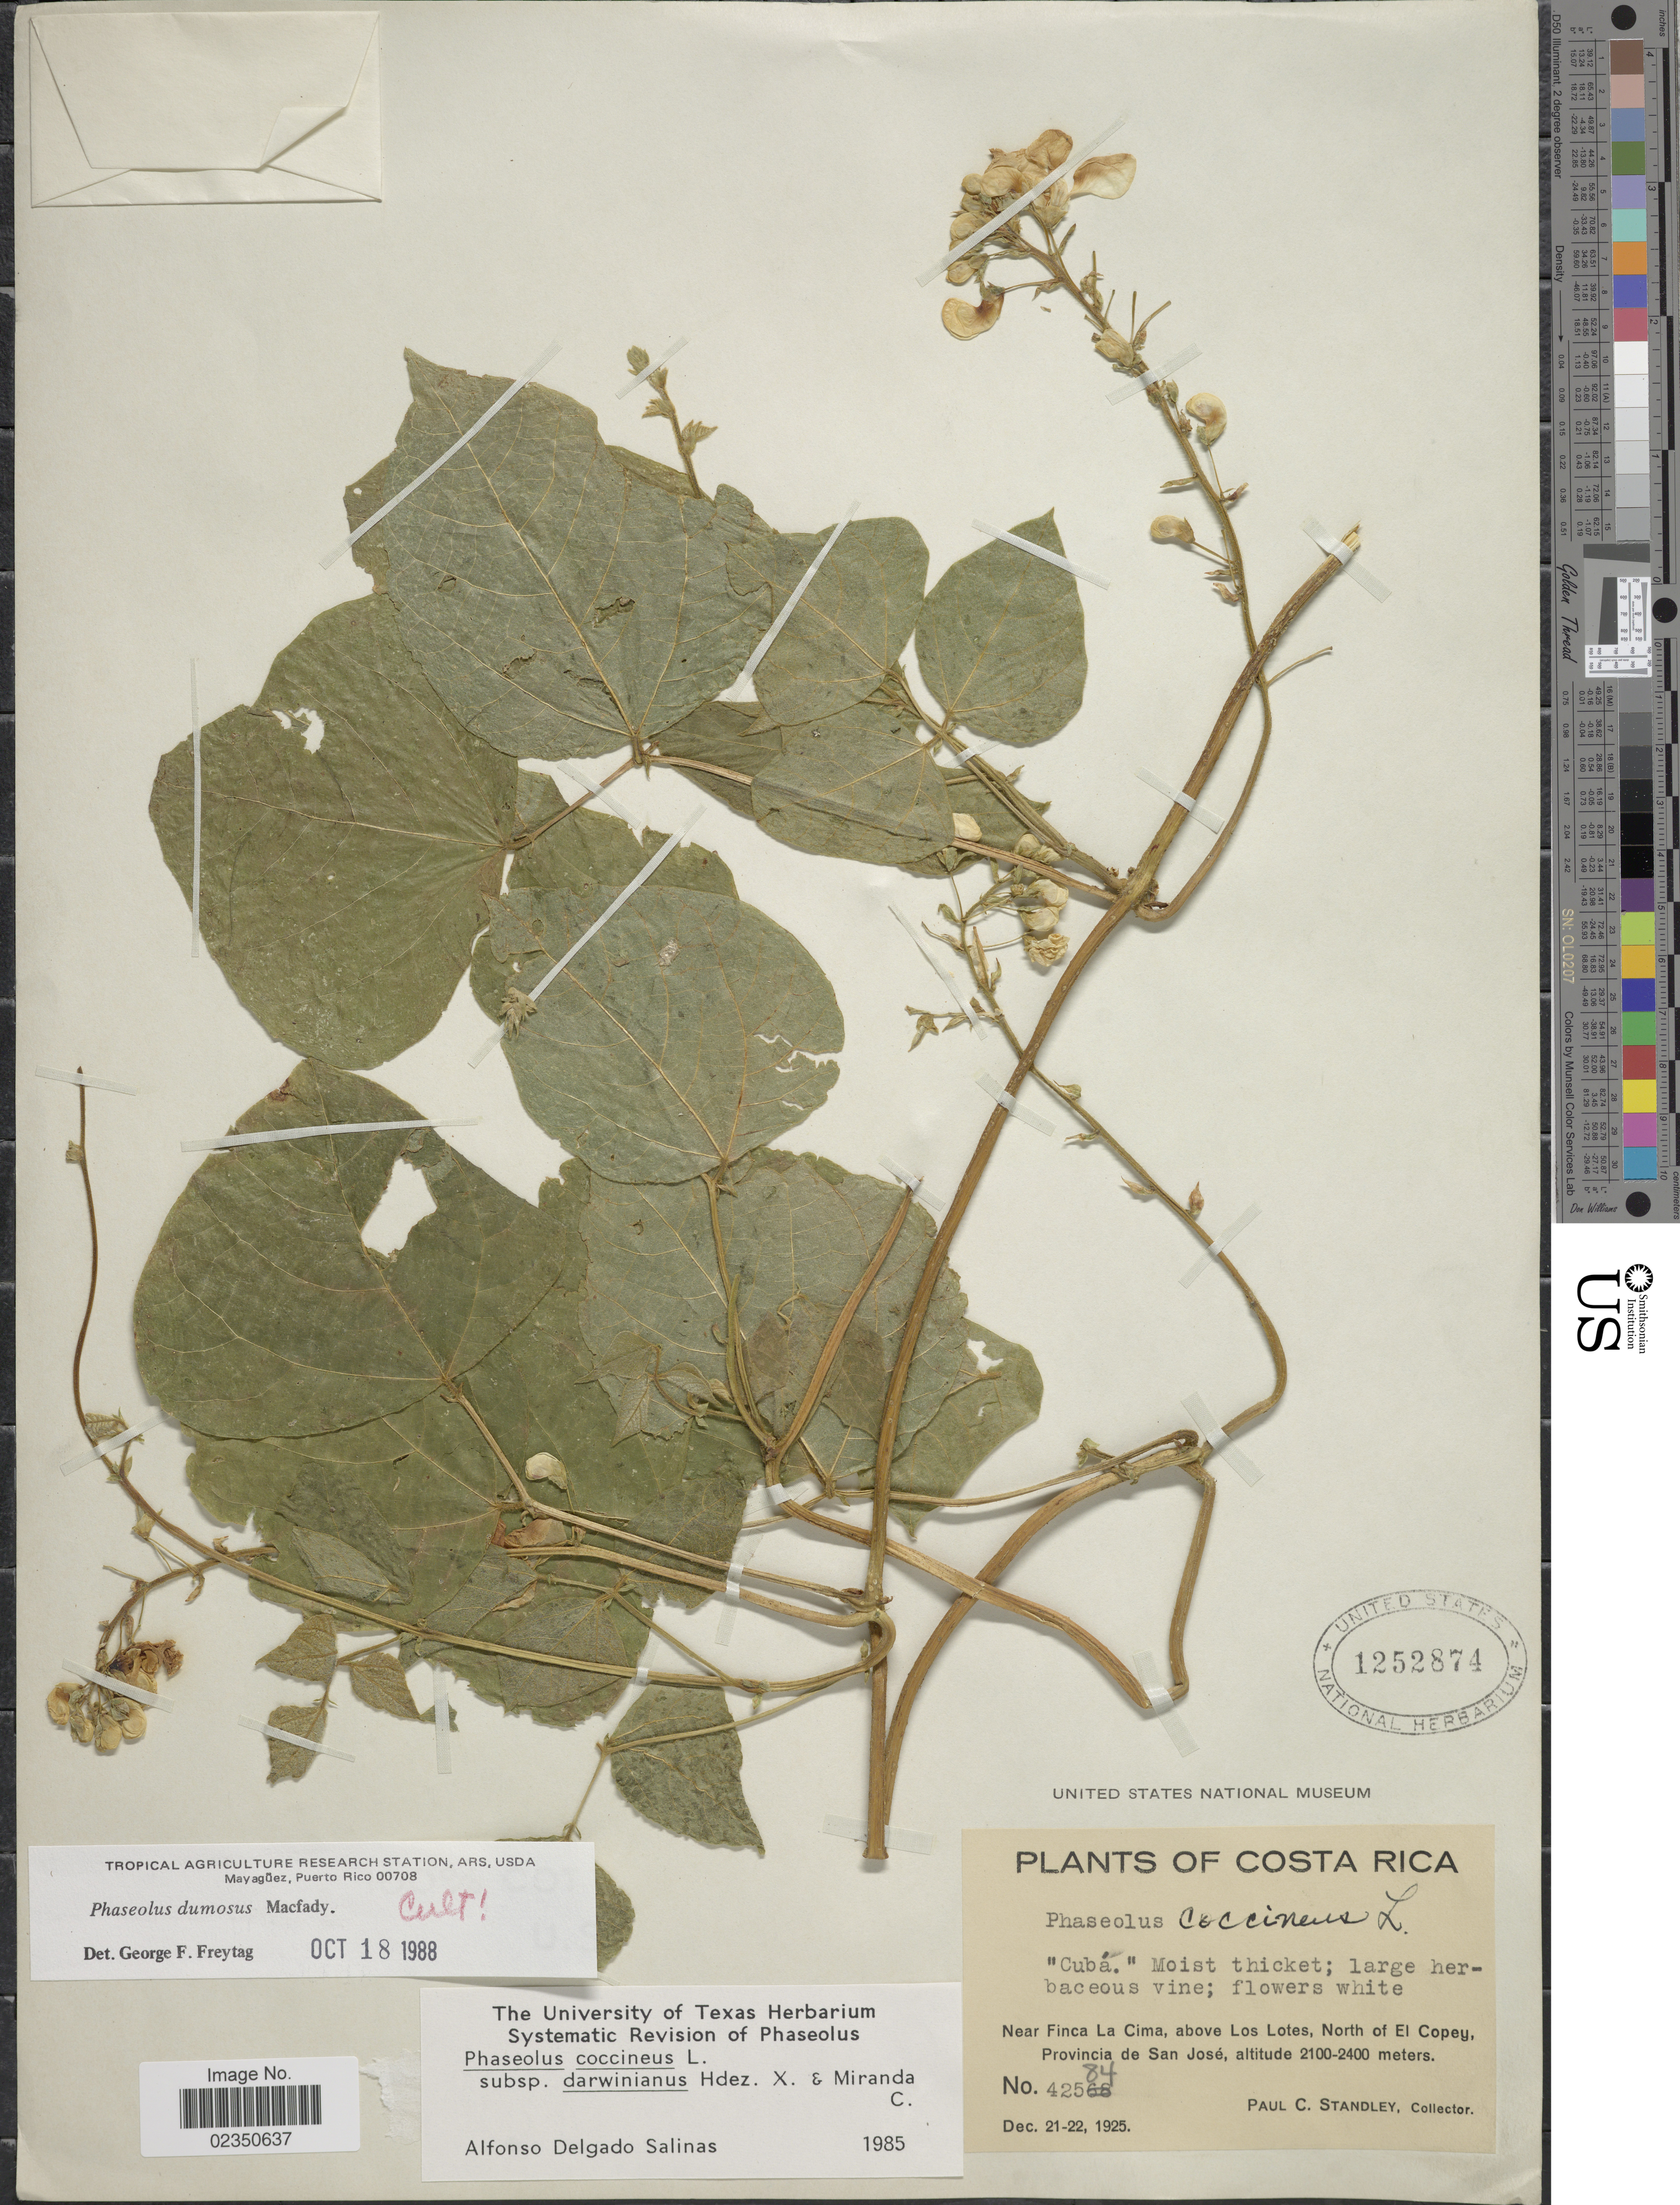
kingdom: Plantae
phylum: Tracheophyta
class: Magnoliopsida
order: Fabales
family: Fabaceae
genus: Phaseolus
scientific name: Phaseolus dumosus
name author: Macfad.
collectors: P. C. Standley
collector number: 42584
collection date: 1925-12-21/1925-12-22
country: Costa Rica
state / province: San José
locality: Moist thicket, near Finca La Cima, above Los Lotes, North of El Copey.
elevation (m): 2100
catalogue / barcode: US 1252874